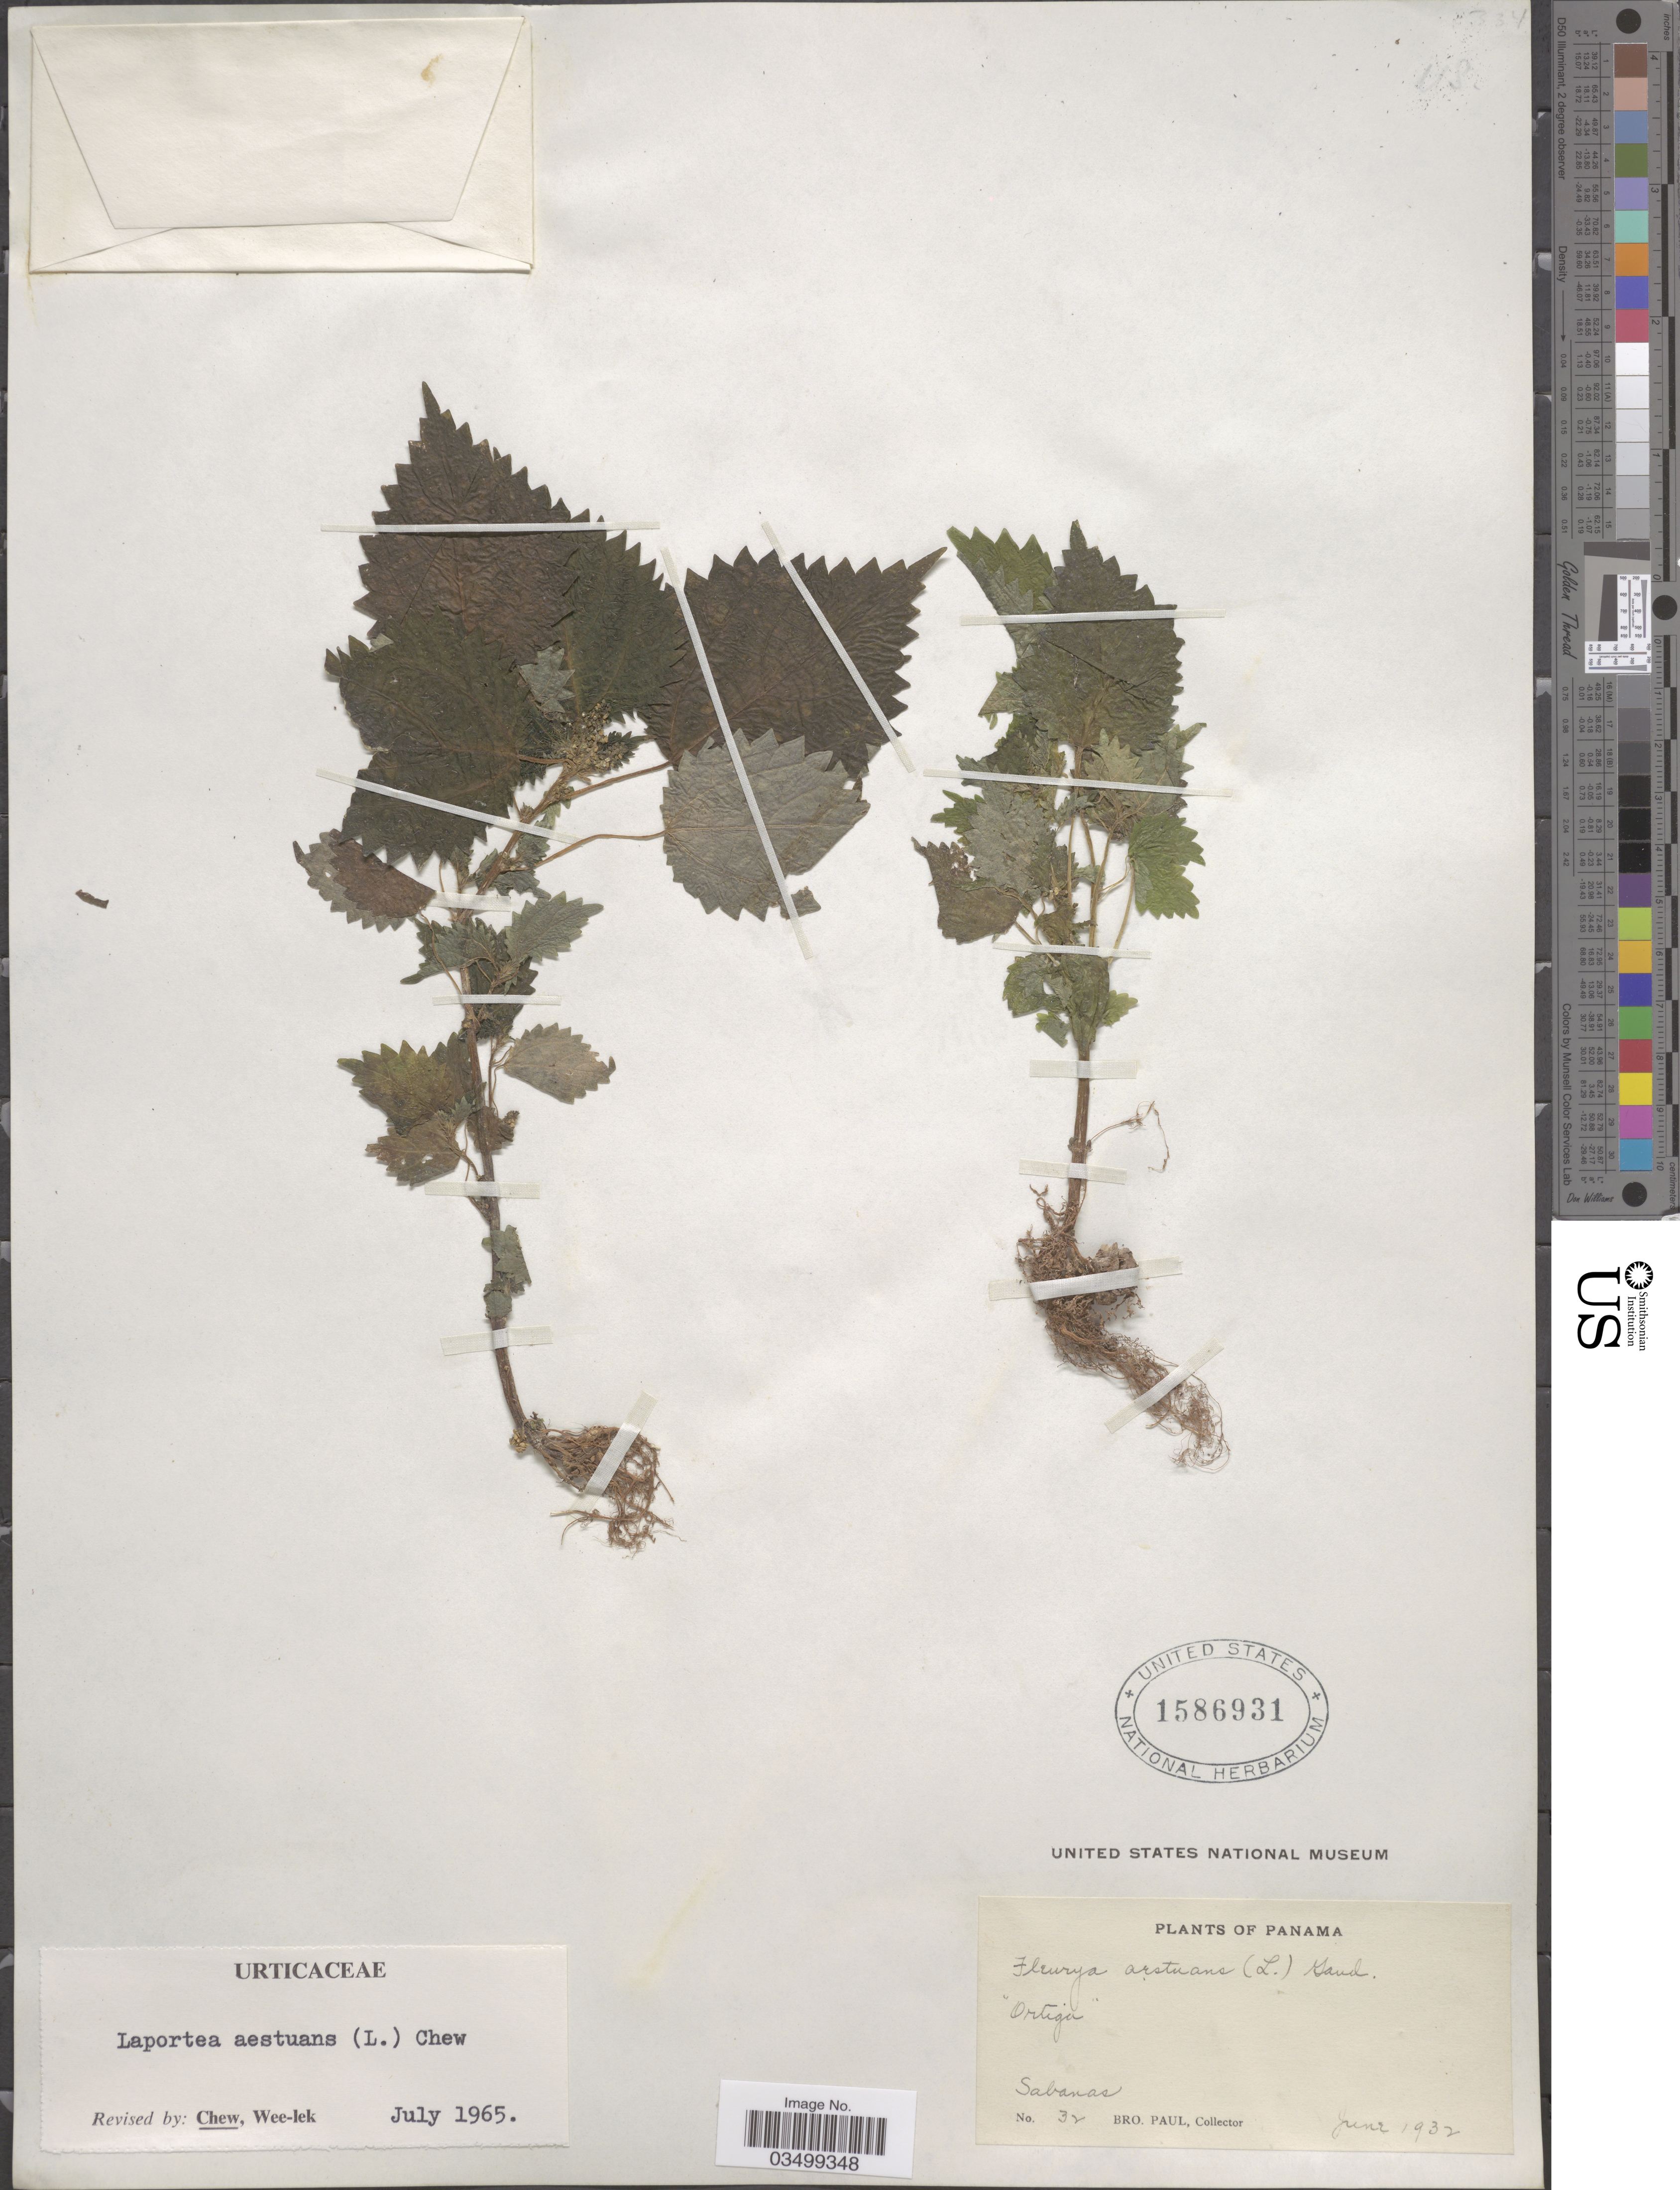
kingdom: Plantae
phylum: Tracheophyta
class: Magnoliopsida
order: Rosales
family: Urticaceae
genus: Laportea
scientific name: Laportea aestuans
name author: (L.) Chew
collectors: B. Paul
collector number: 32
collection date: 1932-06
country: Panama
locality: Ortiga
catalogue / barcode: US 1586931